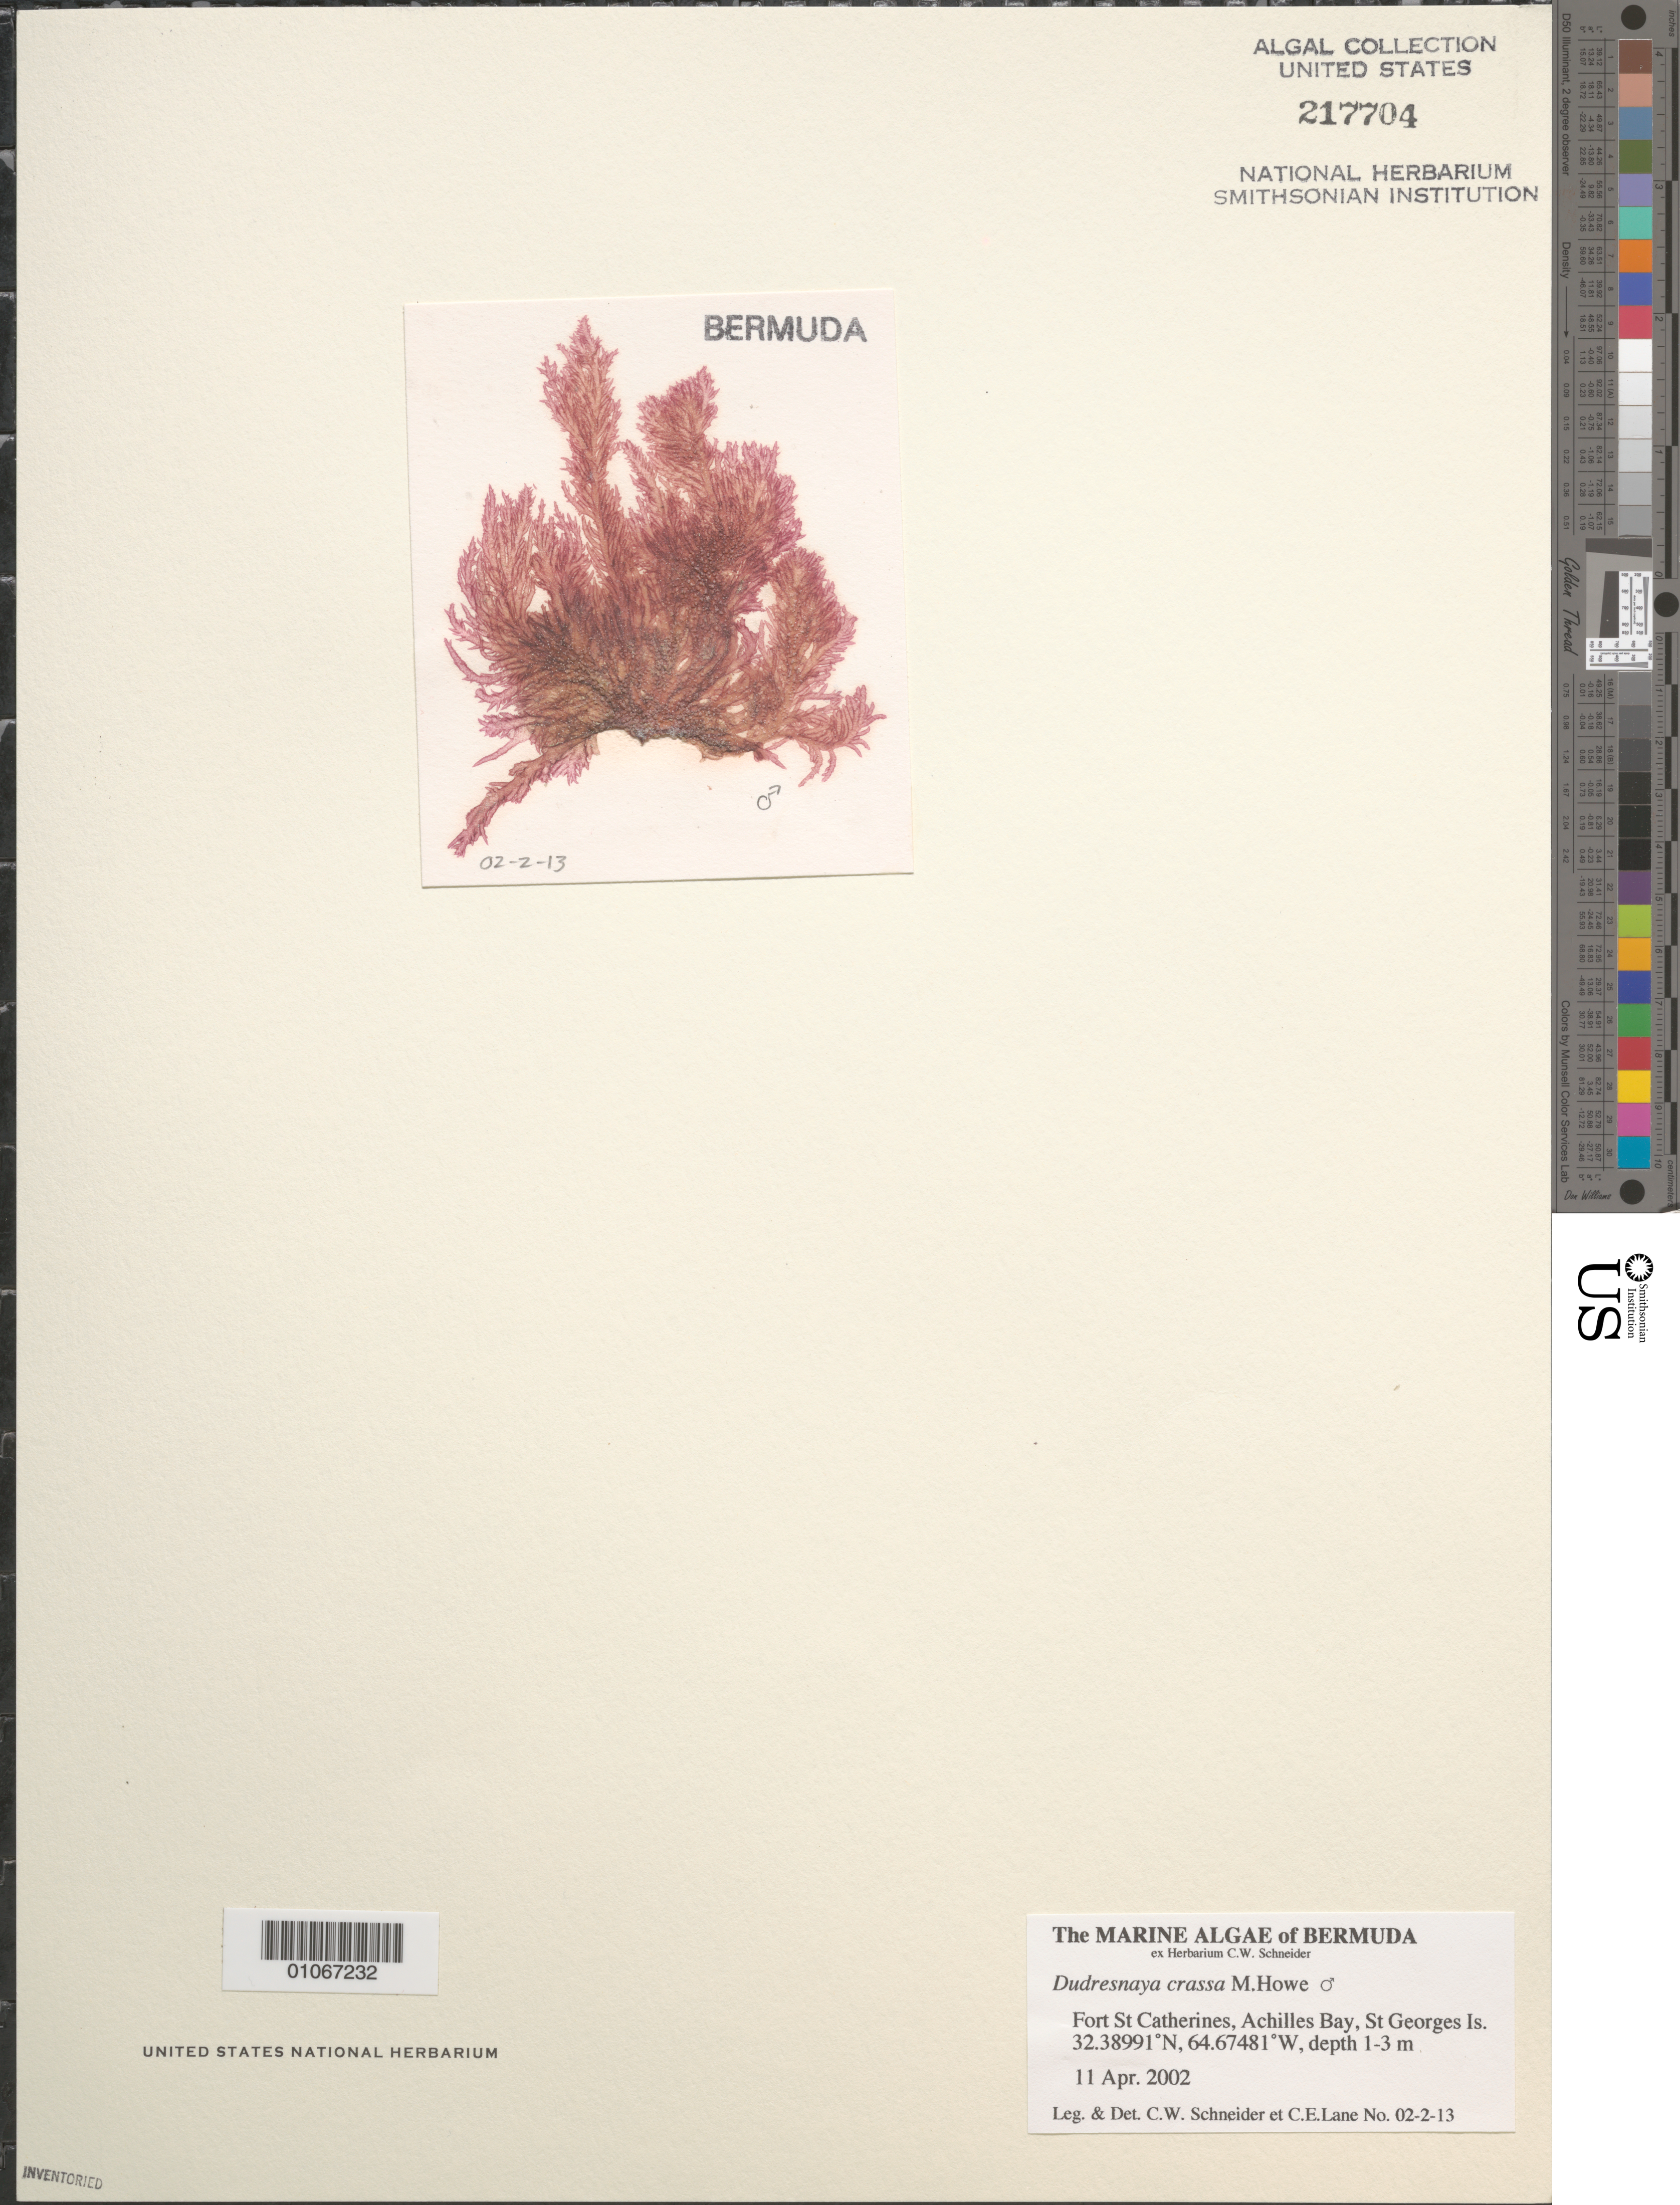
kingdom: Plantae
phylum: Rhodophyta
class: Florideophyceae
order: Gigartinales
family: Dumontiaceae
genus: Dudresnaya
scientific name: Dudresnaya crassa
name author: M. Howe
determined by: Schneider, C. W.; Lane, C. E.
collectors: C. W. Schneider & C. E. Lane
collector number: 02-2-13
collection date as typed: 11 Apr 2002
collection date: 2002-04-11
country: Bermuda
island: St. George's Island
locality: Fort St. Catherines, Achilles Bay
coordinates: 32.38991 N, 64.67481 W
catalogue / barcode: US 217704